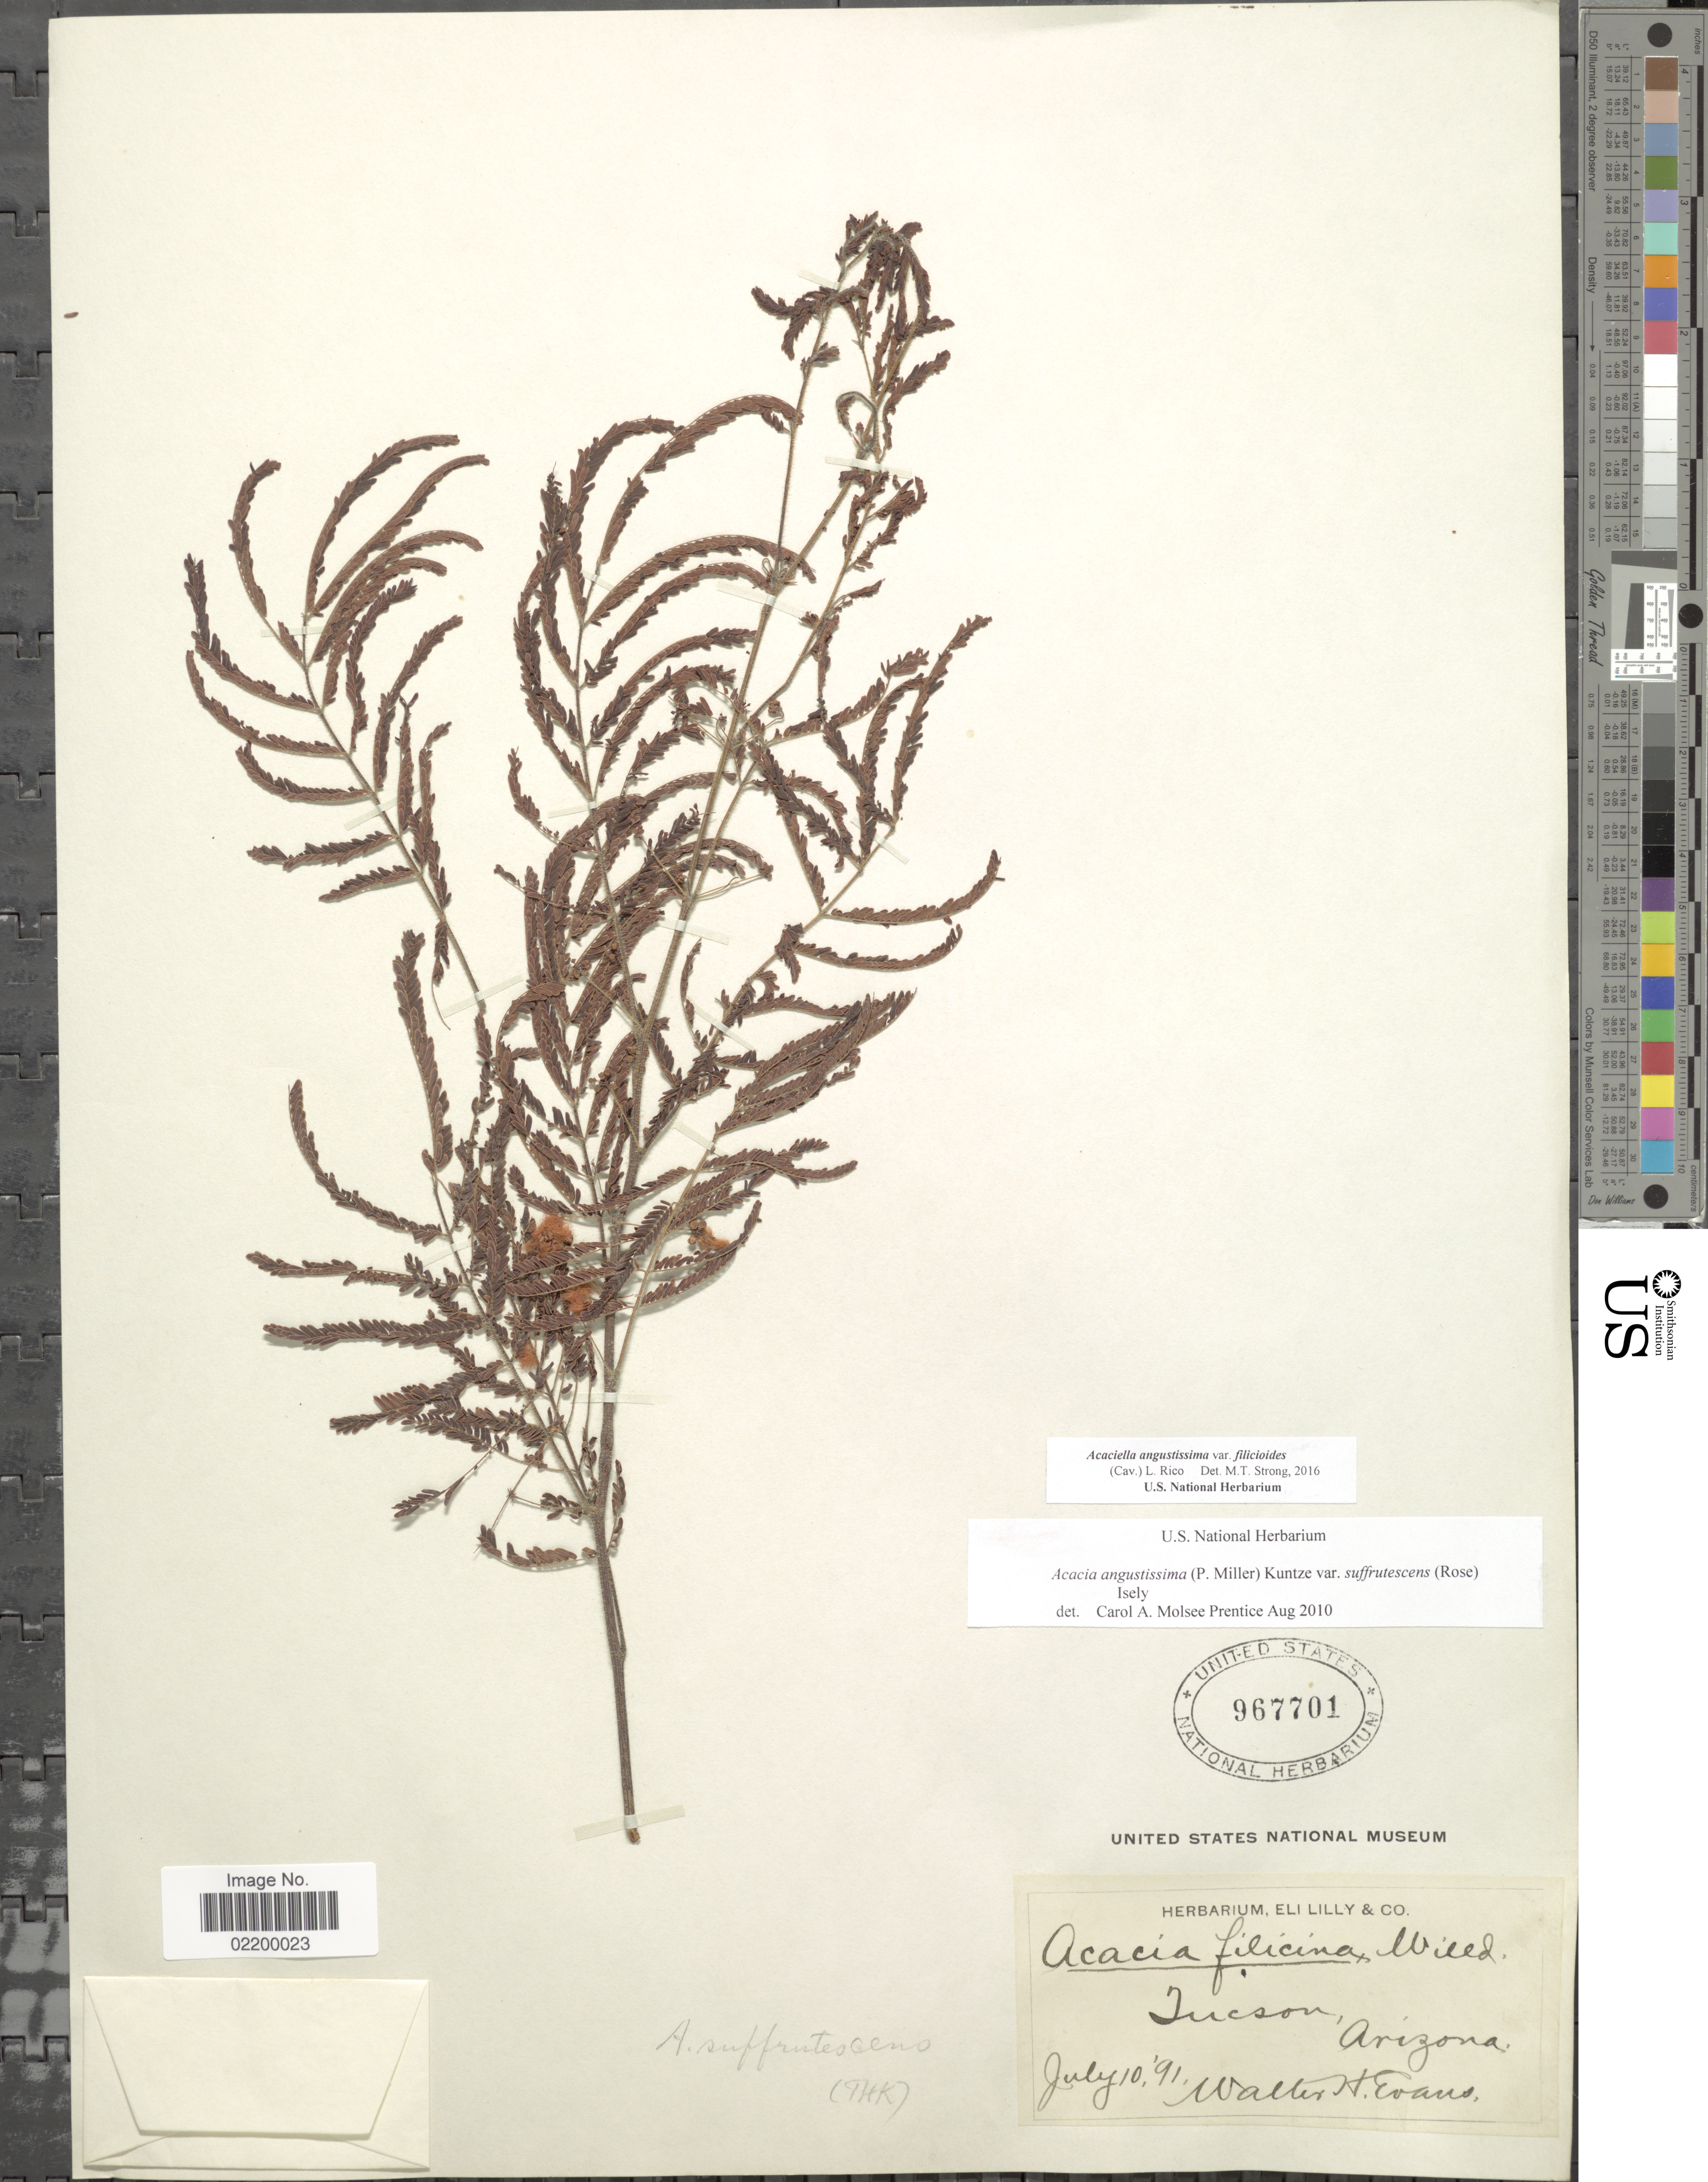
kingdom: Plantae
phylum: Tracheophyta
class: Magnoliopsida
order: Fabales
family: Fabaceae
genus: Acaciella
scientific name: Acaciella angustissima var. filicioides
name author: (Cav.) L. Rico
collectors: W. H. Evans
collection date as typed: Transcribed d/m/y: 10/7/91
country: United States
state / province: Arizona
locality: Tucson, Arizona.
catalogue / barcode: US 967701